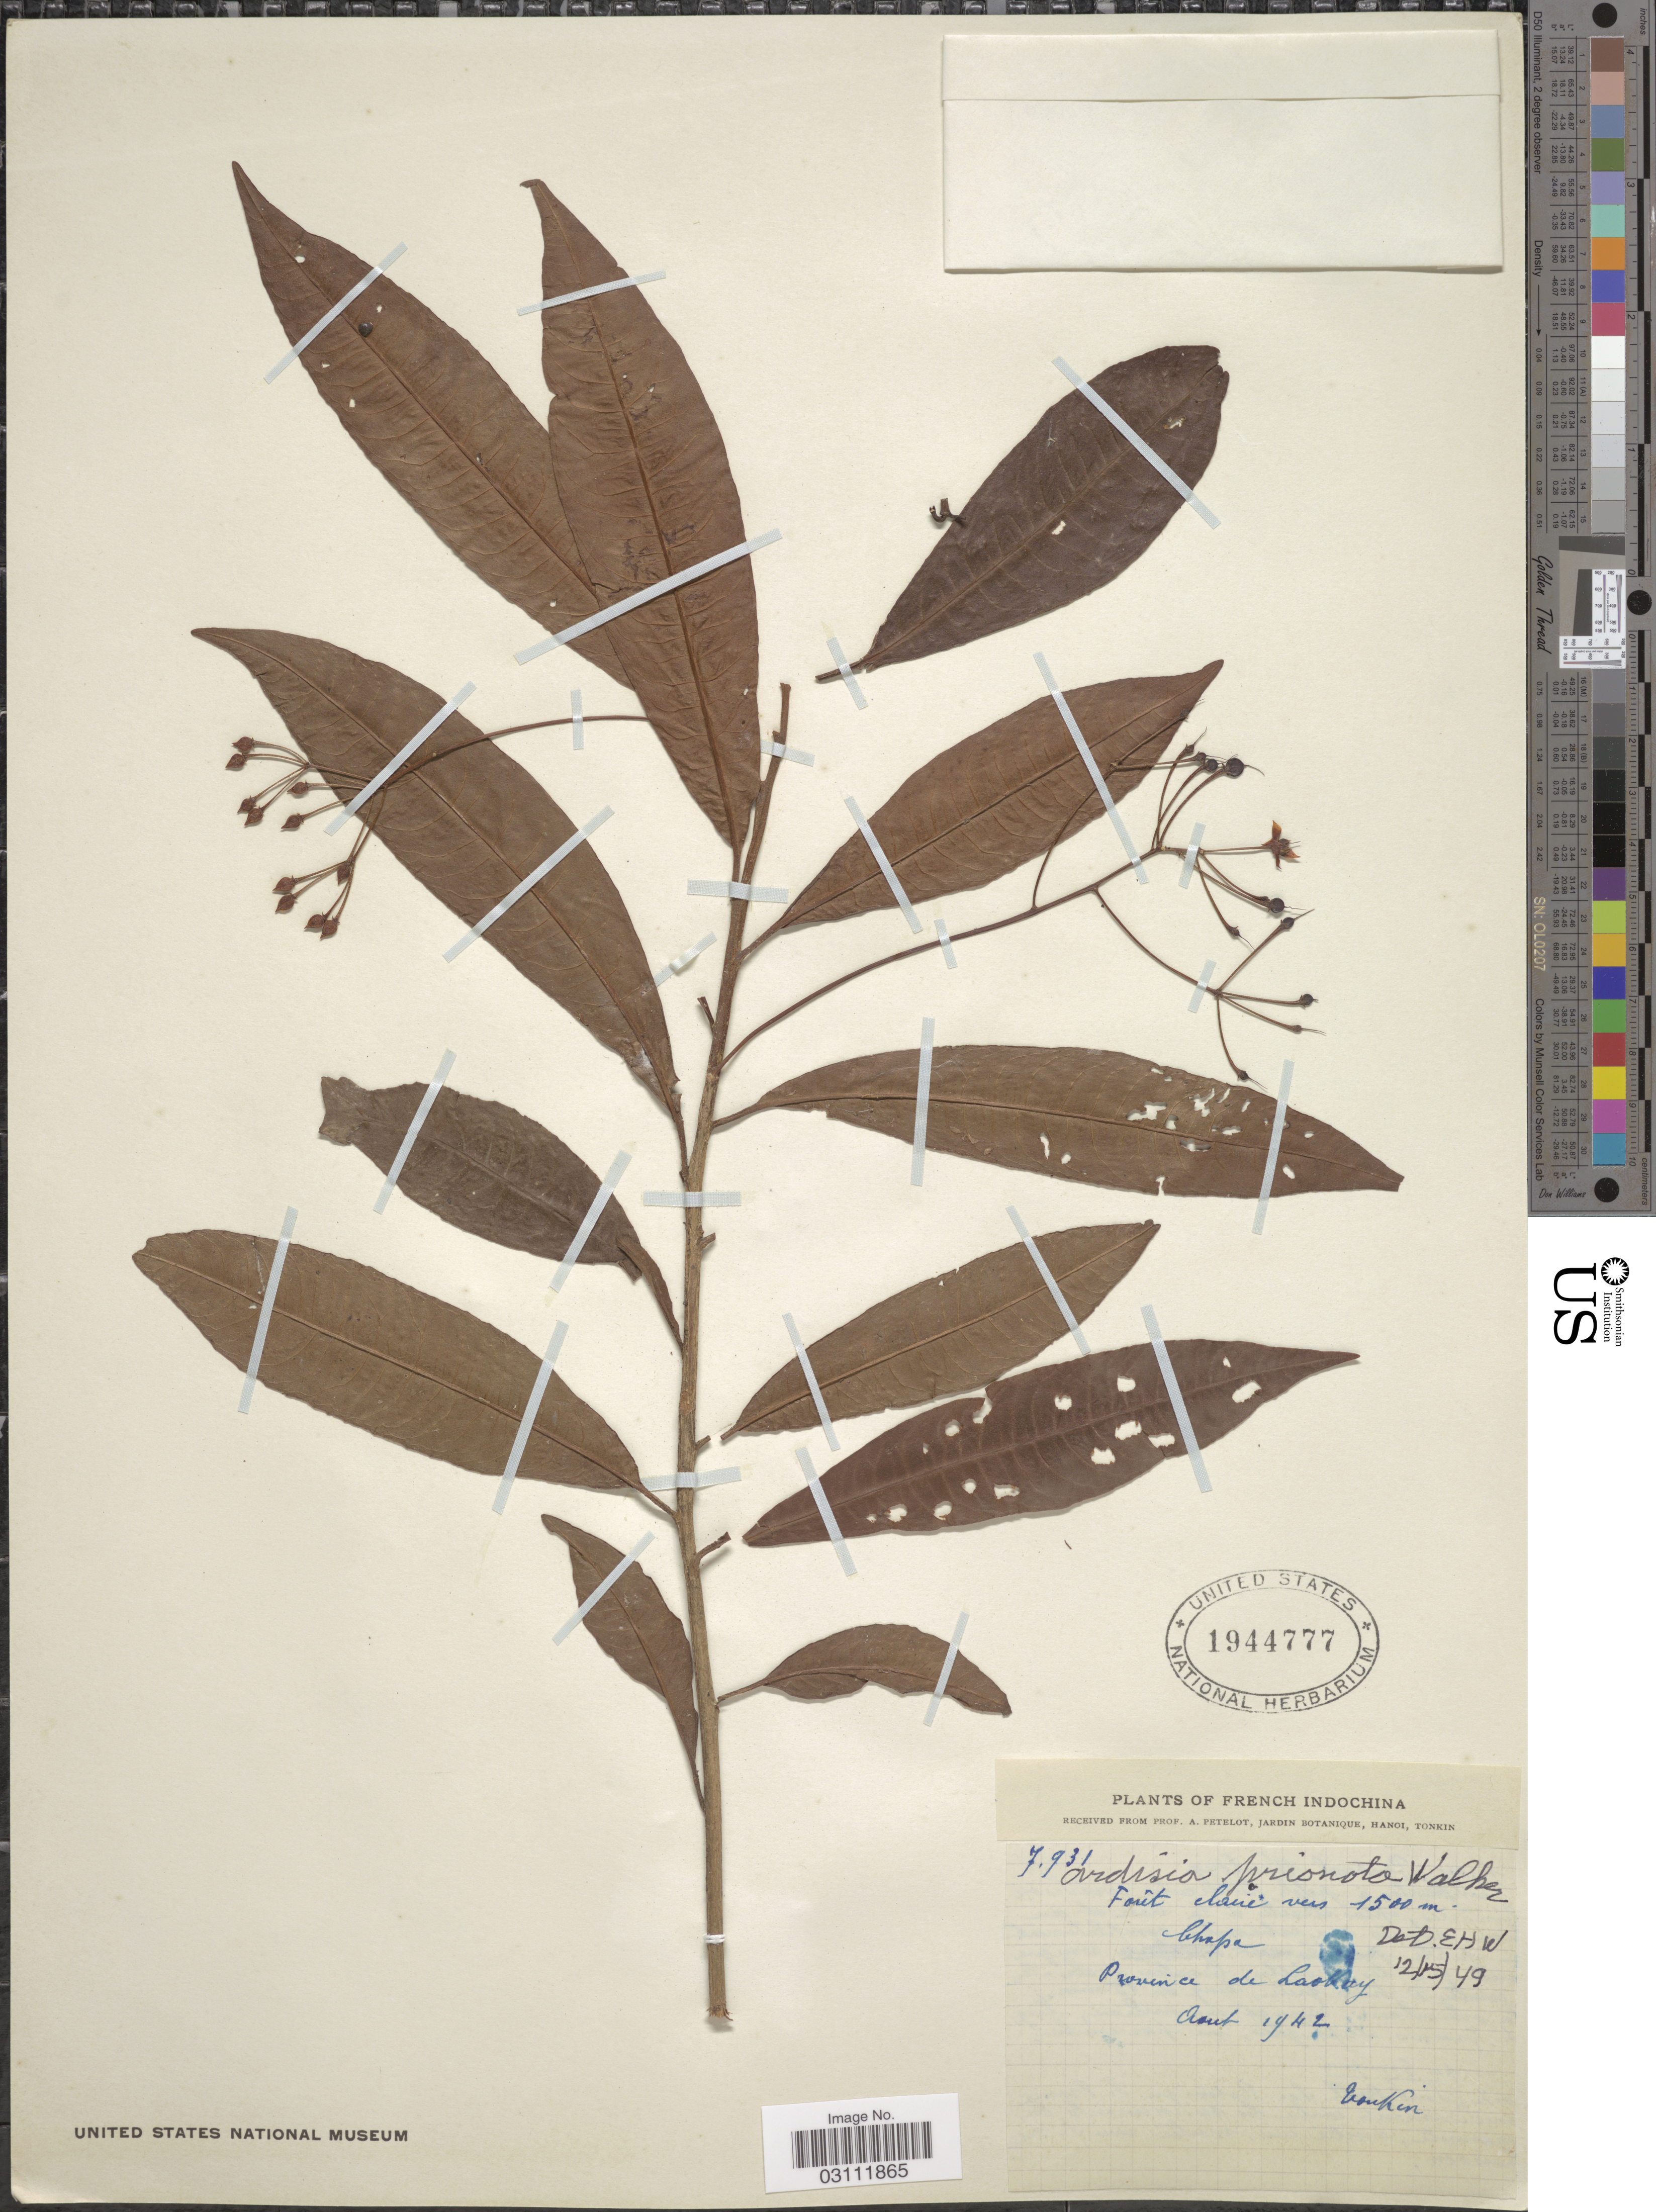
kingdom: Plantae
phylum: Tracheophyta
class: Magnoliopsida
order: Ericales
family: Primulaceae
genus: Ardisia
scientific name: Ardisia prionota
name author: E. Walker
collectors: A. Petelot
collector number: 7931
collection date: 1942-08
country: Vietnam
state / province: Lao Cai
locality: French Indochina. Province de Lao Kay. Chapa. Tonkin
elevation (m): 1500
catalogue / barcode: US 1944777